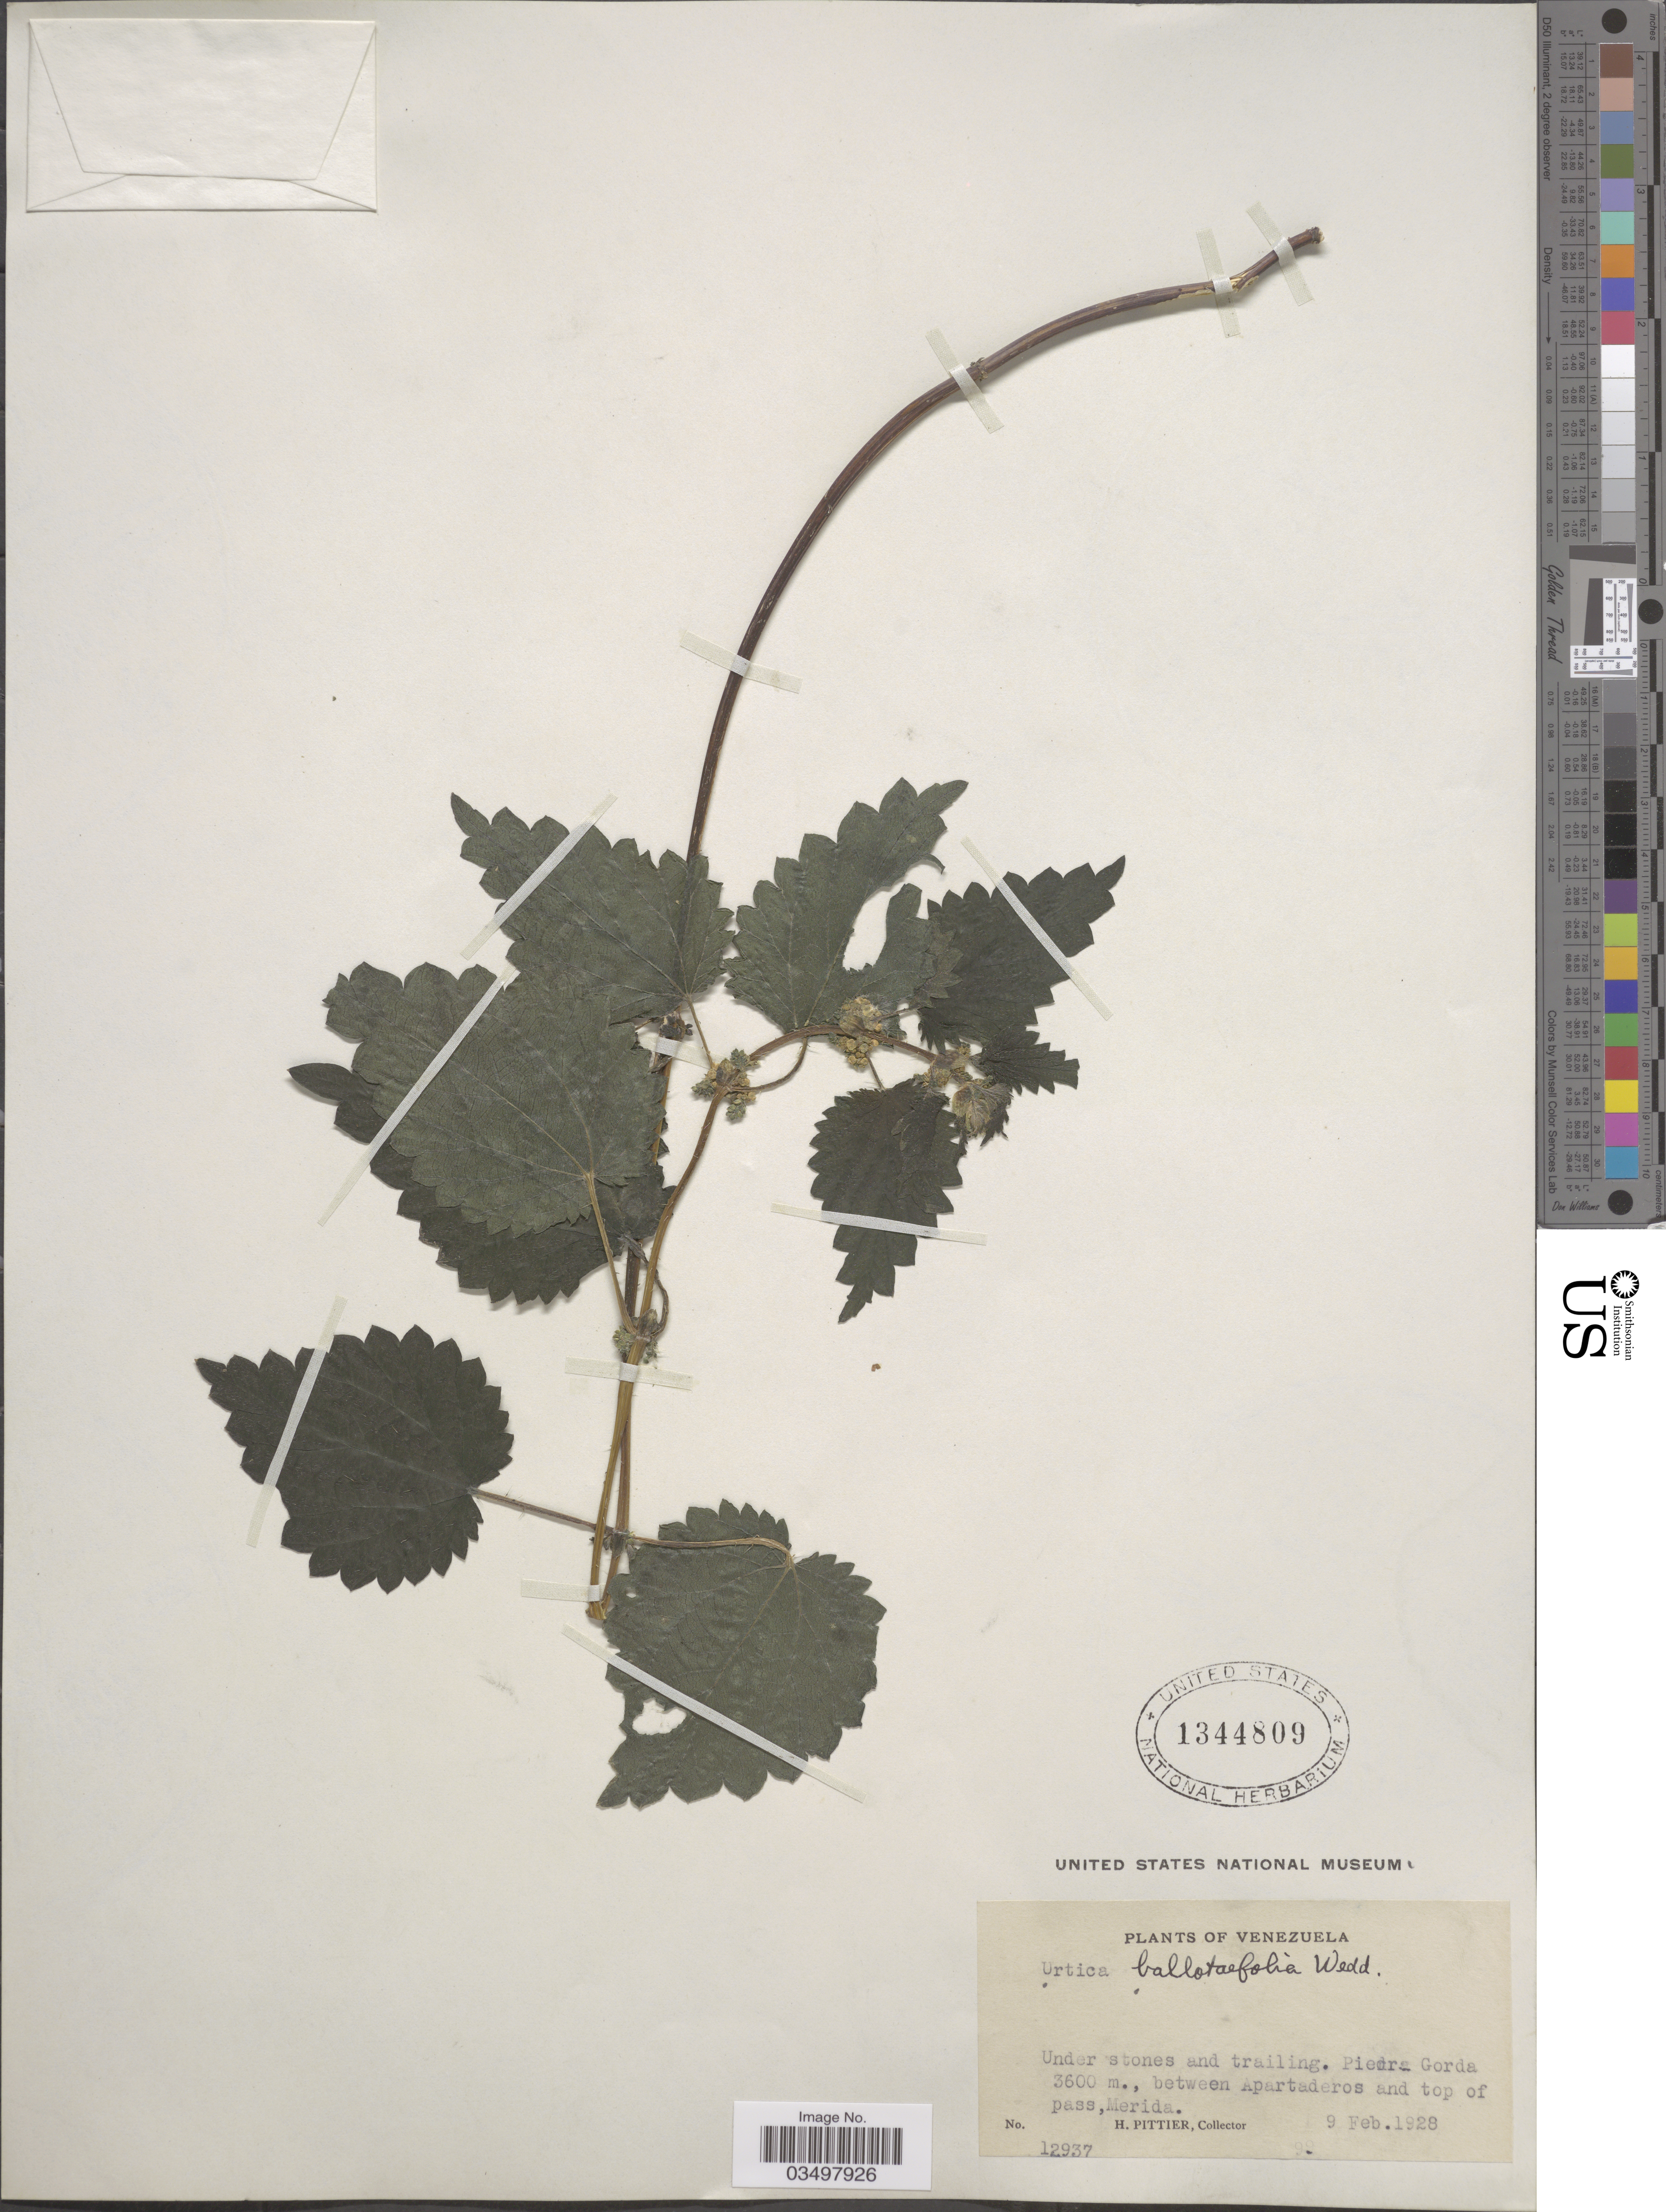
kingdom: Plantae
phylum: Tracheophyta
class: Magnoliopsida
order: Rosales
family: Urticaceae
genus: Urtica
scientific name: Urtica ballotifolia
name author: Wedd.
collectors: H. F. Pittier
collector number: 12937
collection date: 1928-02-09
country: Venezuela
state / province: Merida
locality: Under stones and trailing. Piedra Gorda, between Apartaderos and top of pass.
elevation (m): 3600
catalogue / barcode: US 1344809